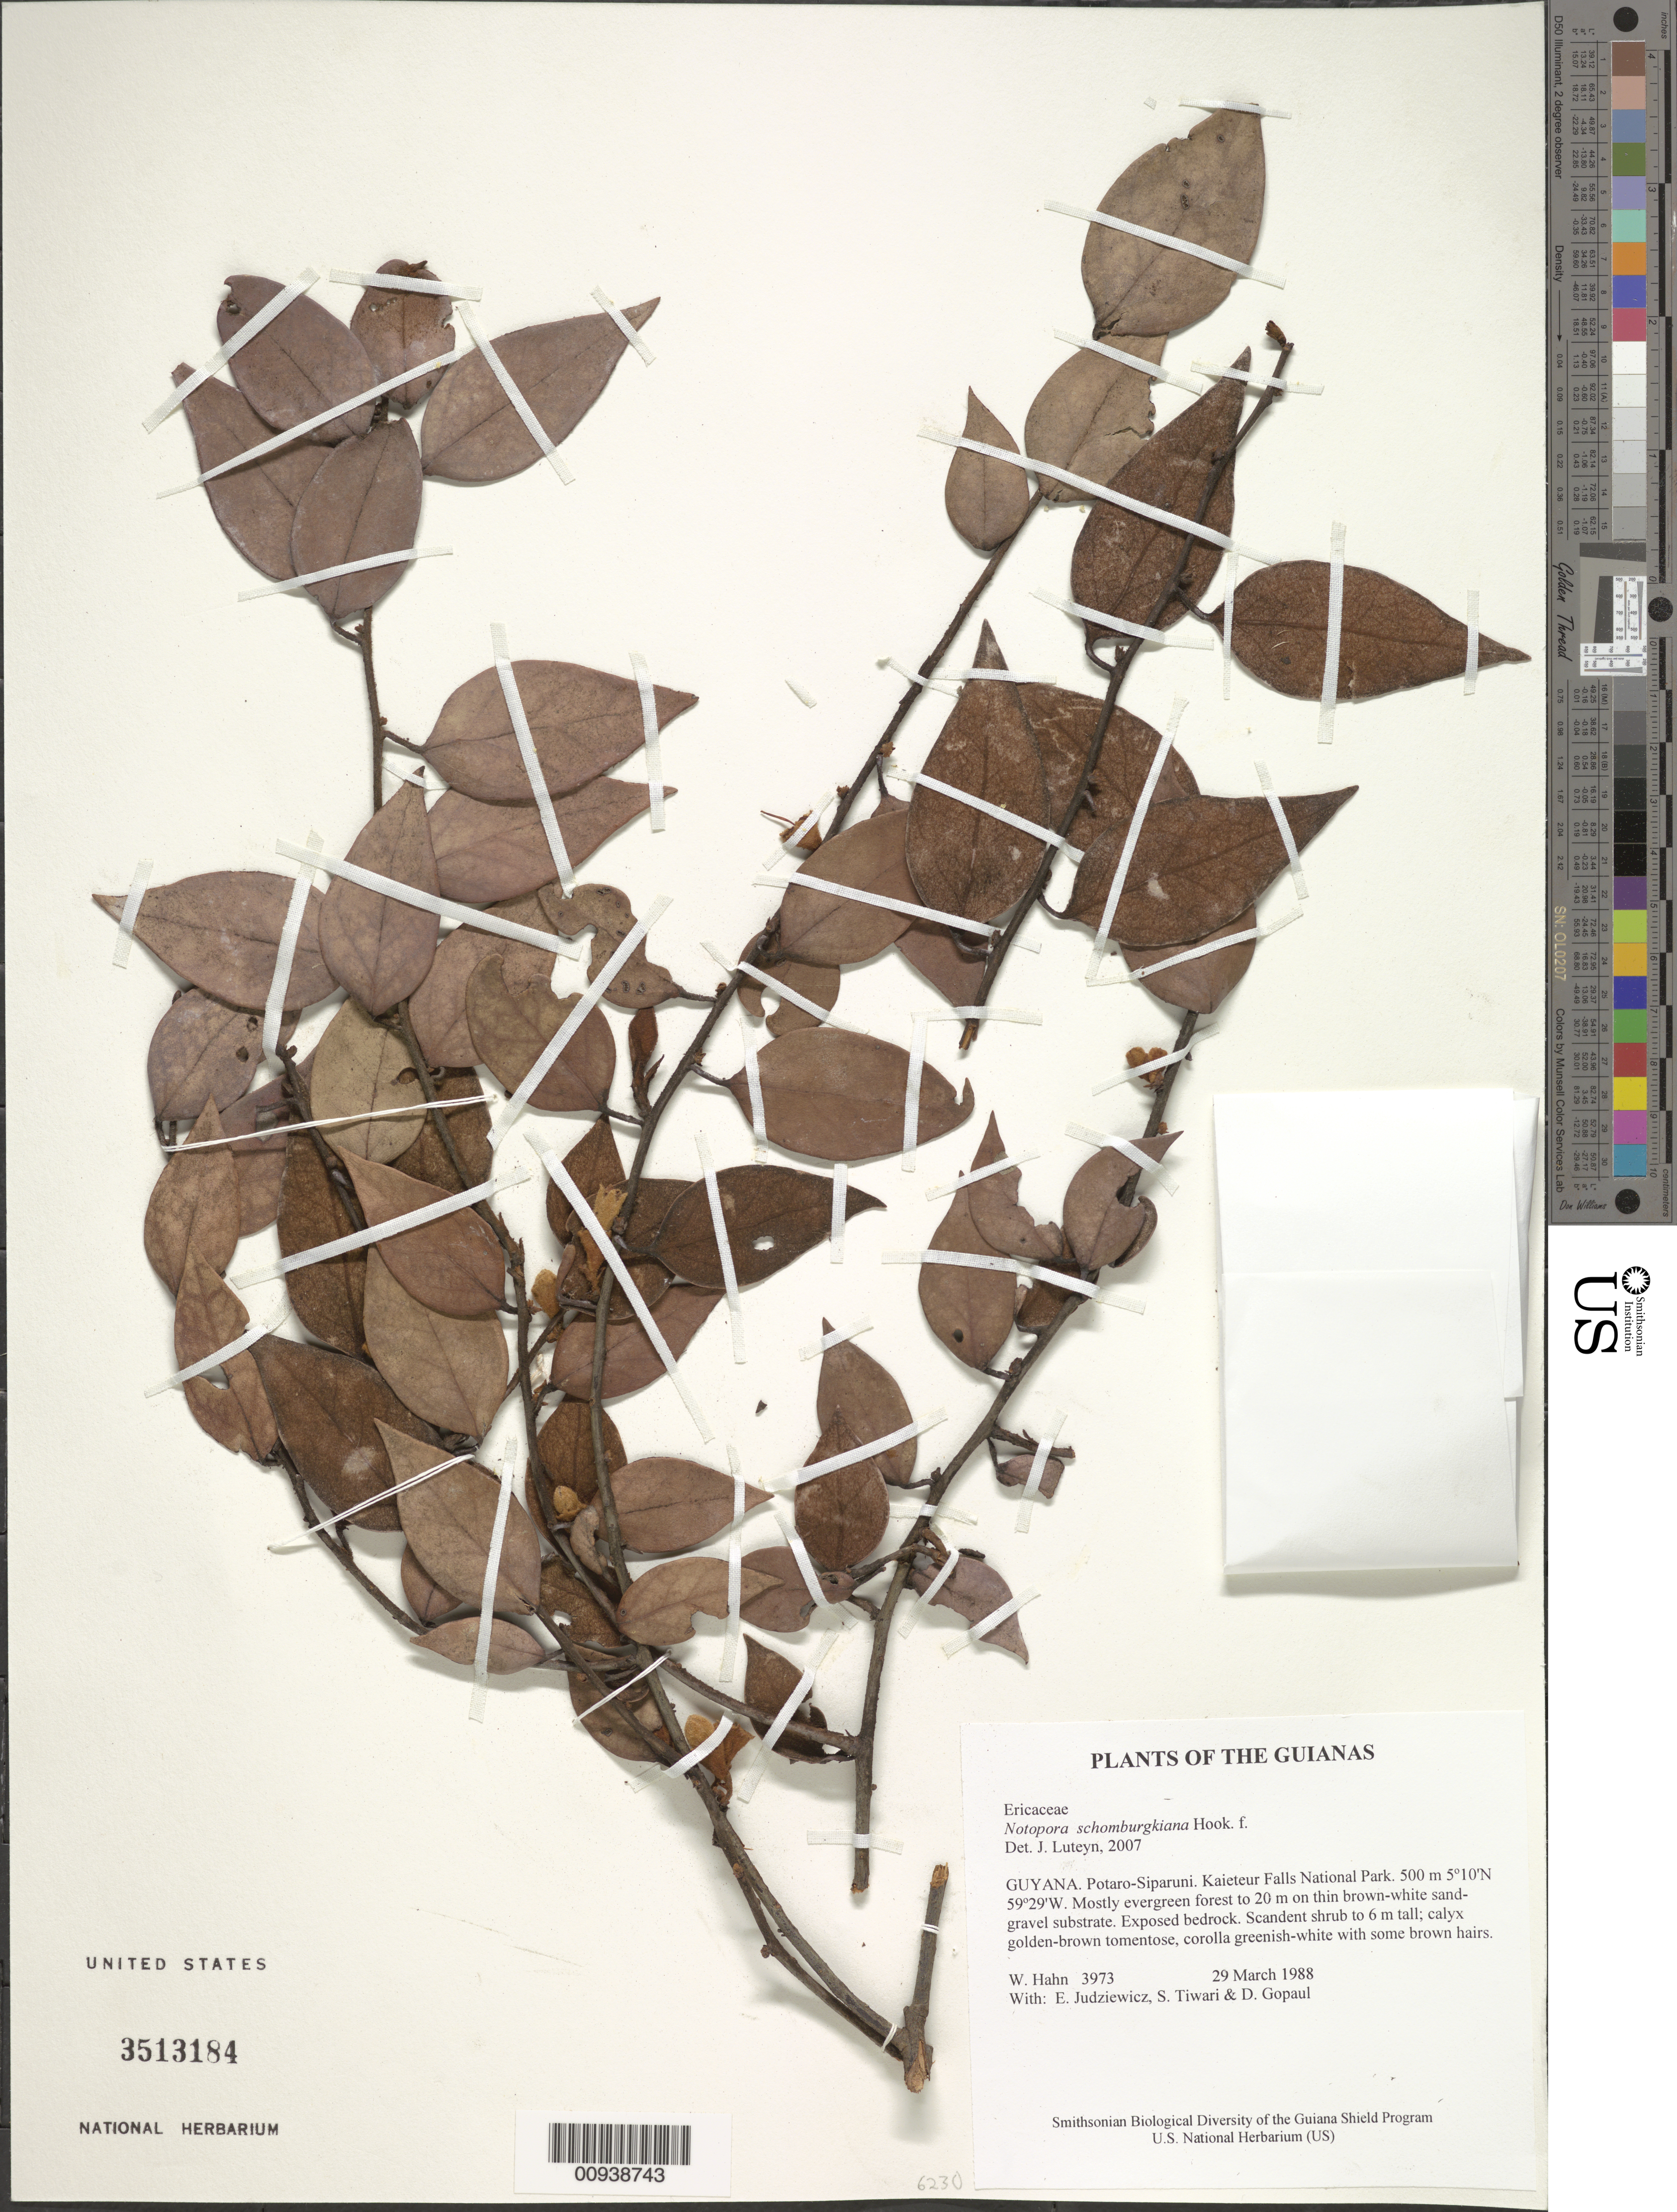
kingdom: Plantae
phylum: Tracheophyta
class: Magnoliopsida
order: Ericales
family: Ericaceae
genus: Notopora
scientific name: Notopora schomburgkii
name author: Hook. f.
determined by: Luteyn, J. L.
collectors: W. Hahn, E. J. Judziewicz, S. Tiwari & D. Gopaul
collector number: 3973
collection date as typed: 29 March 1988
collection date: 1988-03-29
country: Guyana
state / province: Potaro-Siparuni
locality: Kaieteur Falls National Park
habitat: Mostly evergreen forest to 20 m on thin brown-white sand-gravel substrate. Exposed bedrock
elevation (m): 500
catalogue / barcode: US 3513184